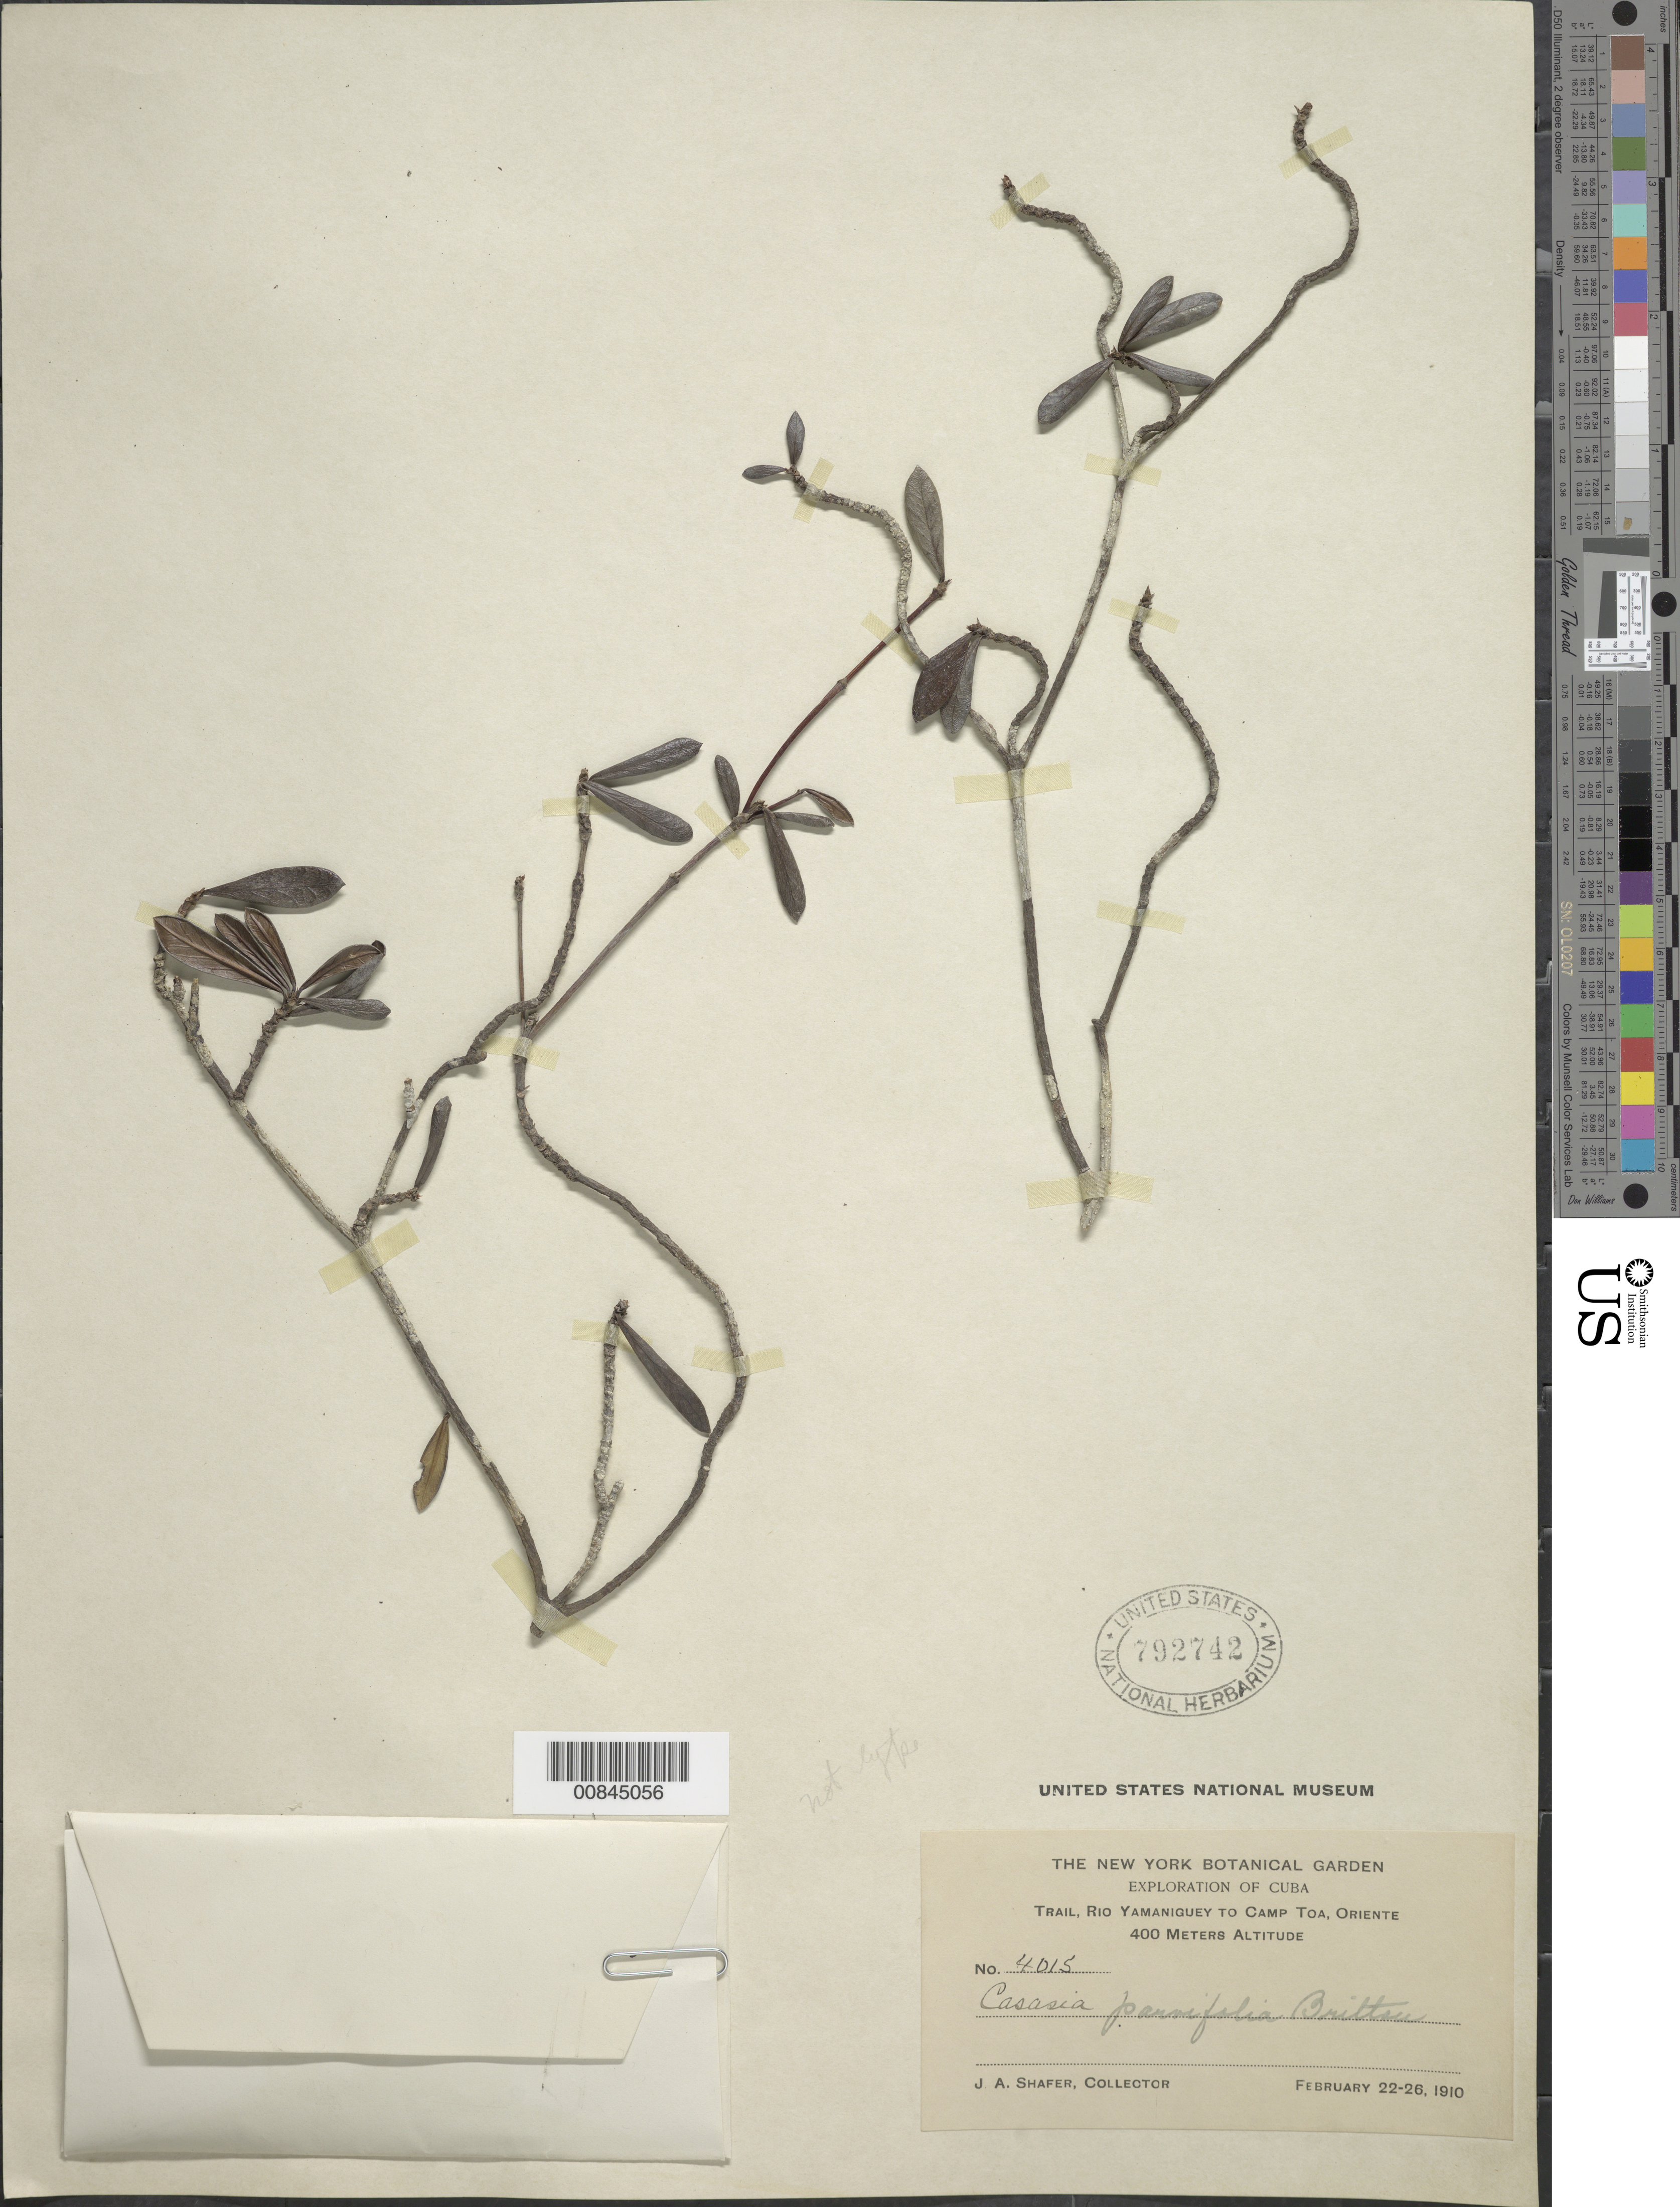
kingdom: Plantae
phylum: Tracheophyta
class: Magnoliopsida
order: Gentianales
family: Rubiaceae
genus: Casasia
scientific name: Casasia jacquinioides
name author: (Griseb.) Standl.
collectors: J. A. Shafer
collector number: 4015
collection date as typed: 22 Feb 1910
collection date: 1910-02-22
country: Cuba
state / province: Oriente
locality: Trail, Rio Yamaniguey to Camp Toa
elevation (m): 400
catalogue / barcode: US 792742